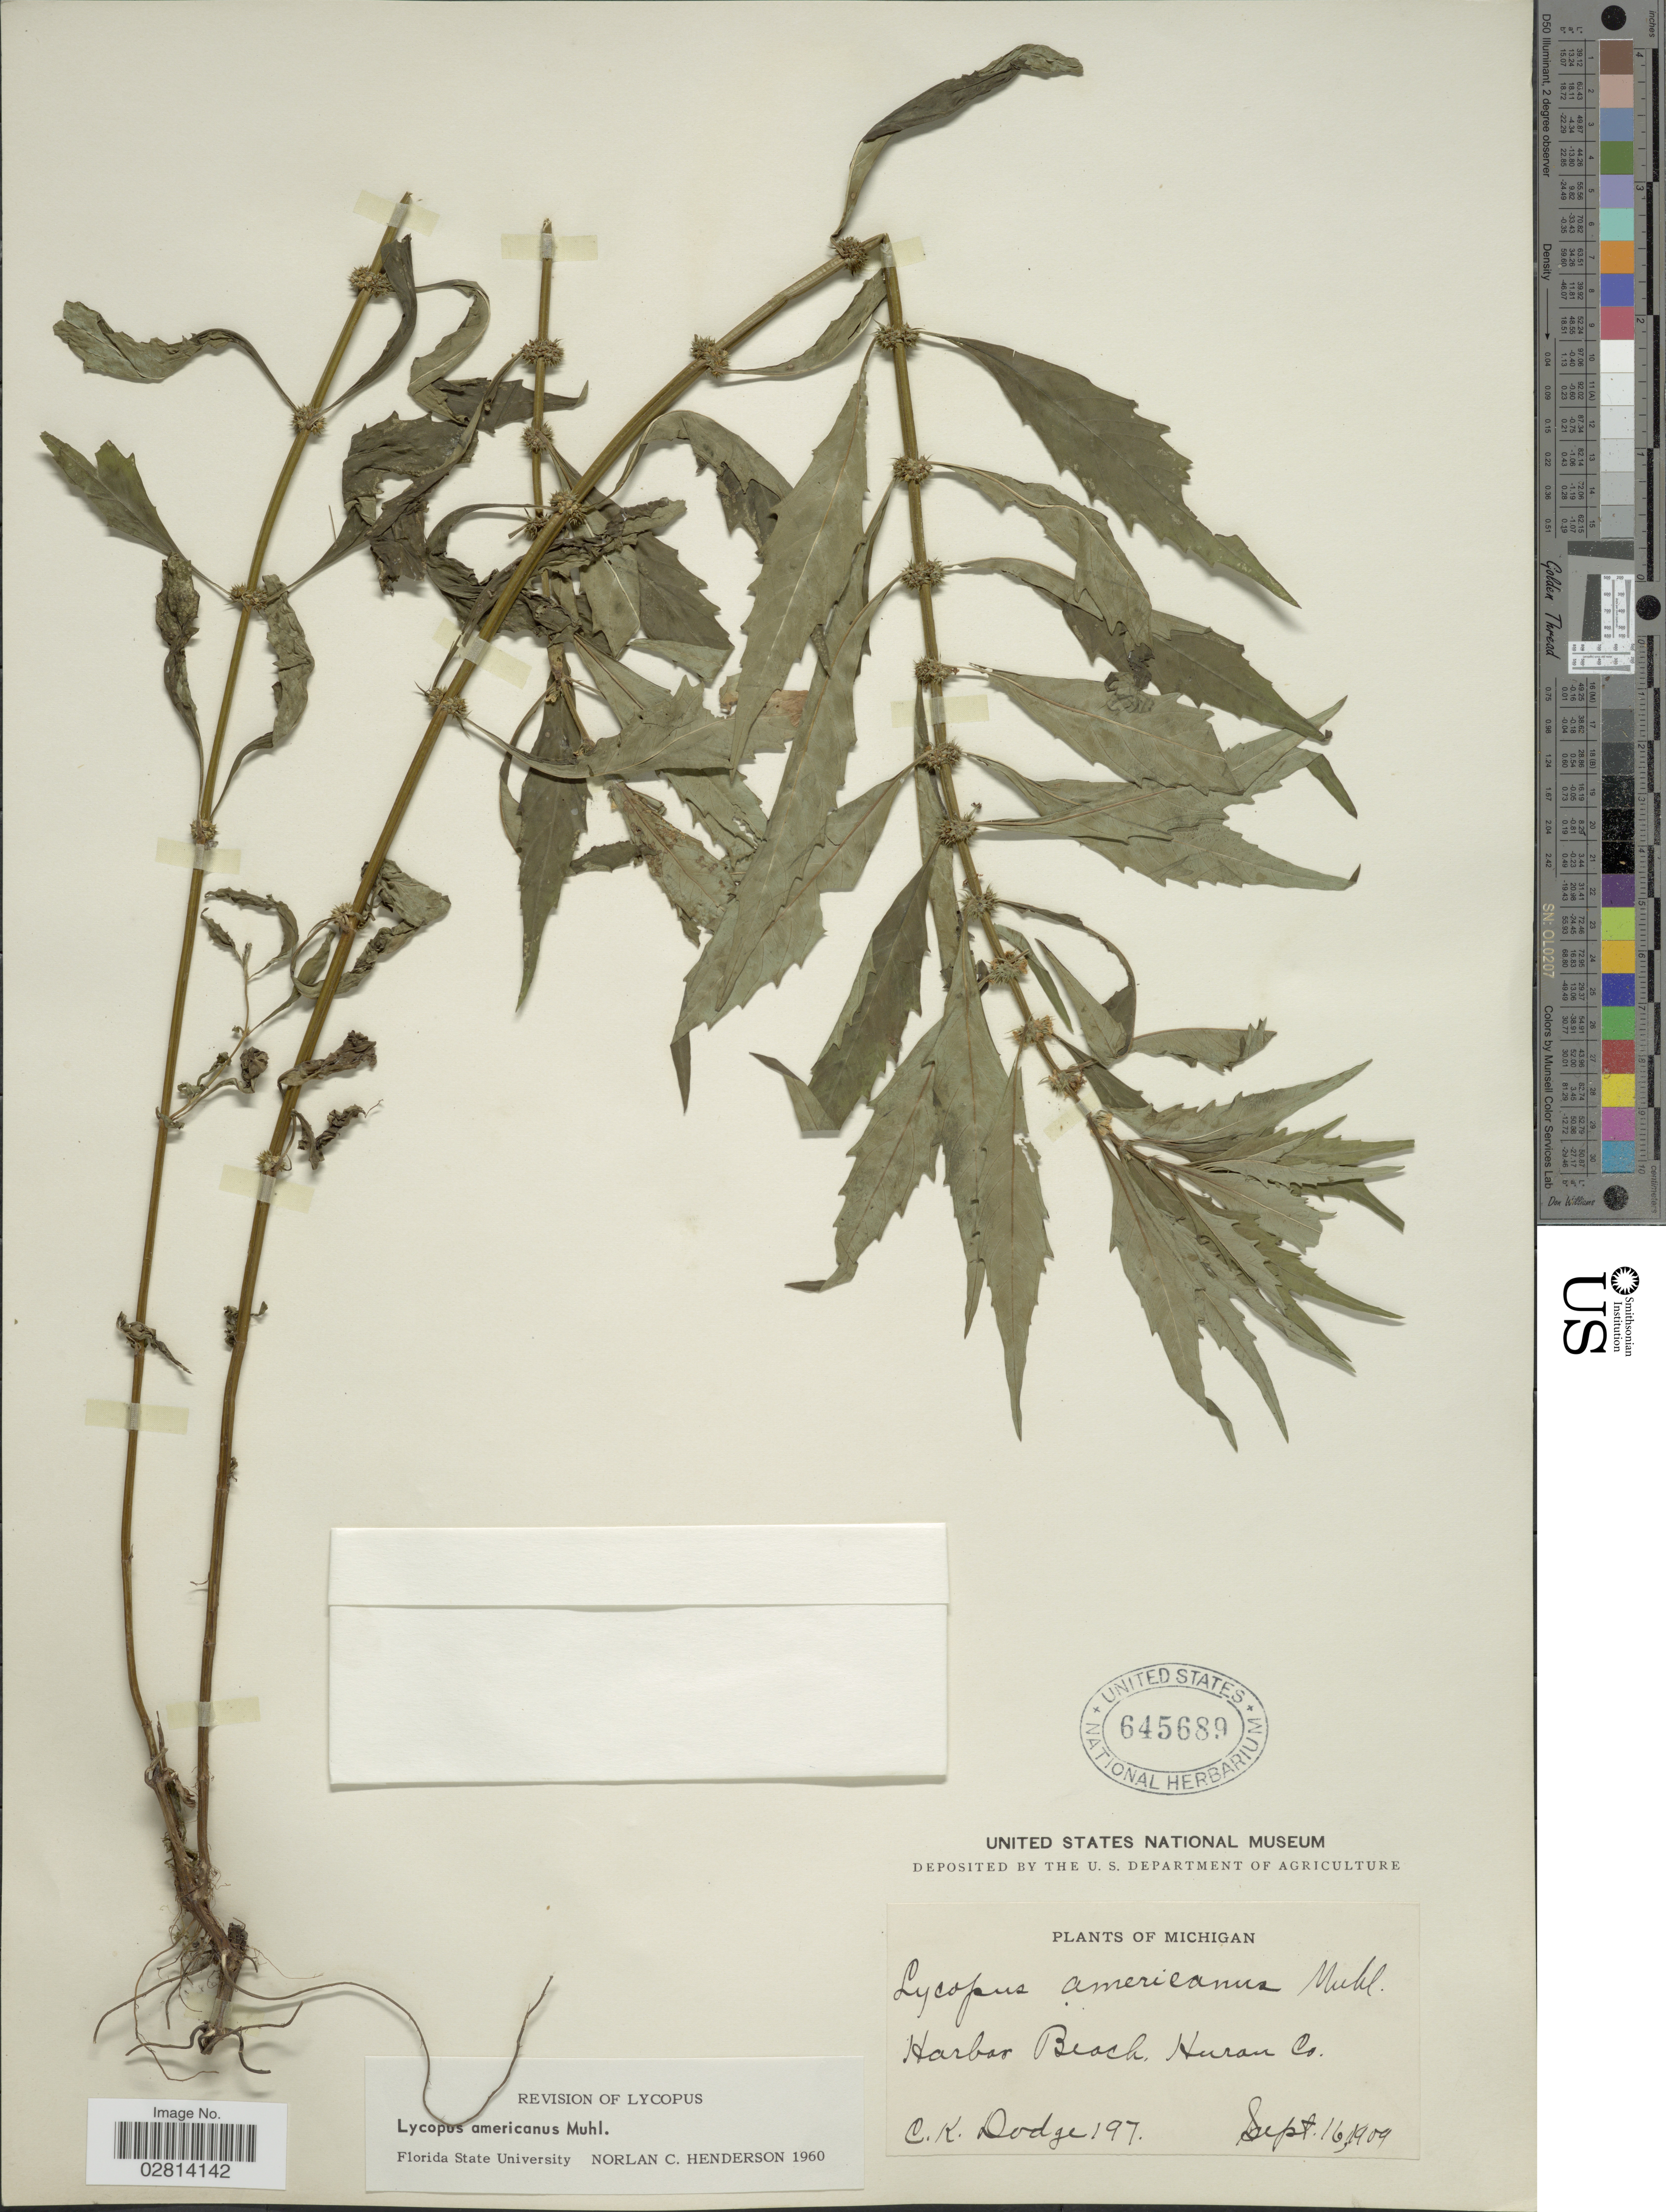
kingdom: Plantae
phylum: Tracheophyta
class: Magnoliopsida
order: Lamiales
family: Lamiaceae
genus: Lycopus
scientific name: Lycopus americanus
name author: Muhl. ex W.P.C. Barton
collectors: C. Dodge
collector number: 197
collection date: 1909-09-16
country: United States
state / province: Michigan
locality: Harbor Beach, Huron Co.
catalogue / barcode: US 645689